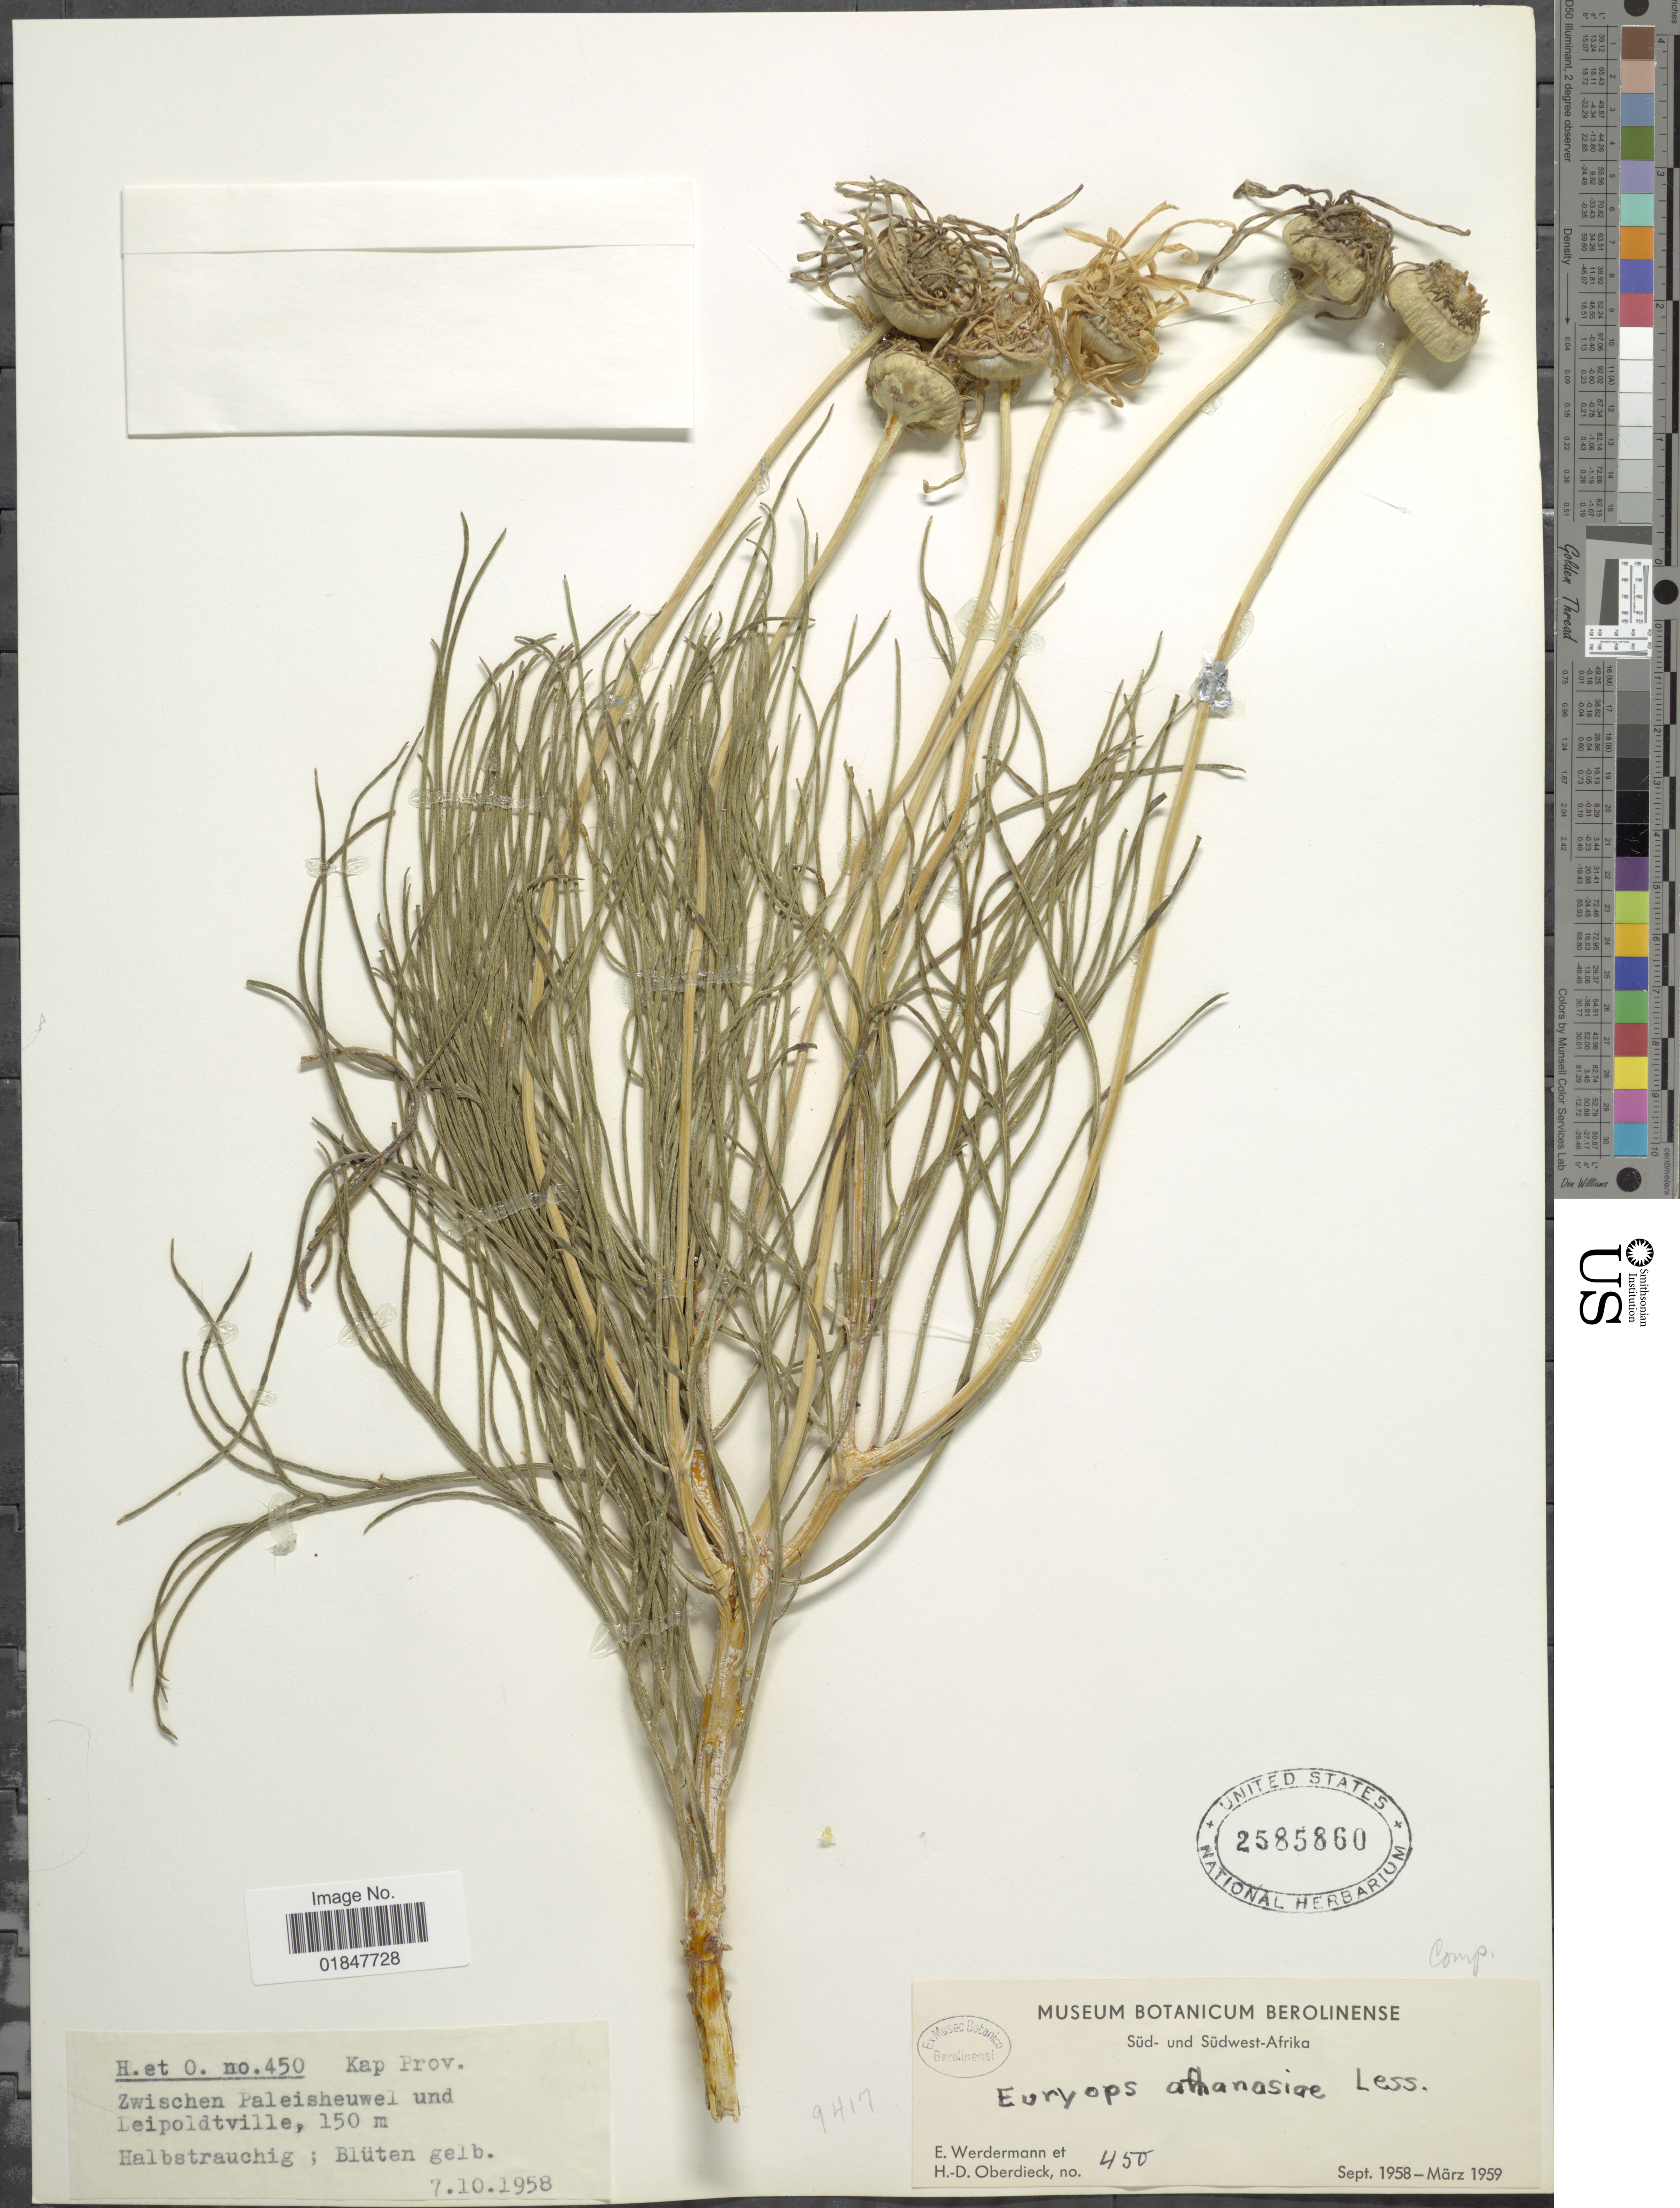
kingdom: Plantae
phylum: Tracheophyta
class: Magnoliopsida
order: Asterales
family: Asteraceae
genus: Euryops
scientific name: Euryops athanasiae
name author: DC.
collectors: E. Wedermann & H. Oberdieck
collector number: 450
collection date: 1958-10-07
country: South Africa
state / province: Western Cape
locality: Sud - und Sudwest - Afrika, Kap Prov. Zwischen Paleisheuwel und Leipoldtville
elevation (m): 150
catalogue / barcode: US 2585860